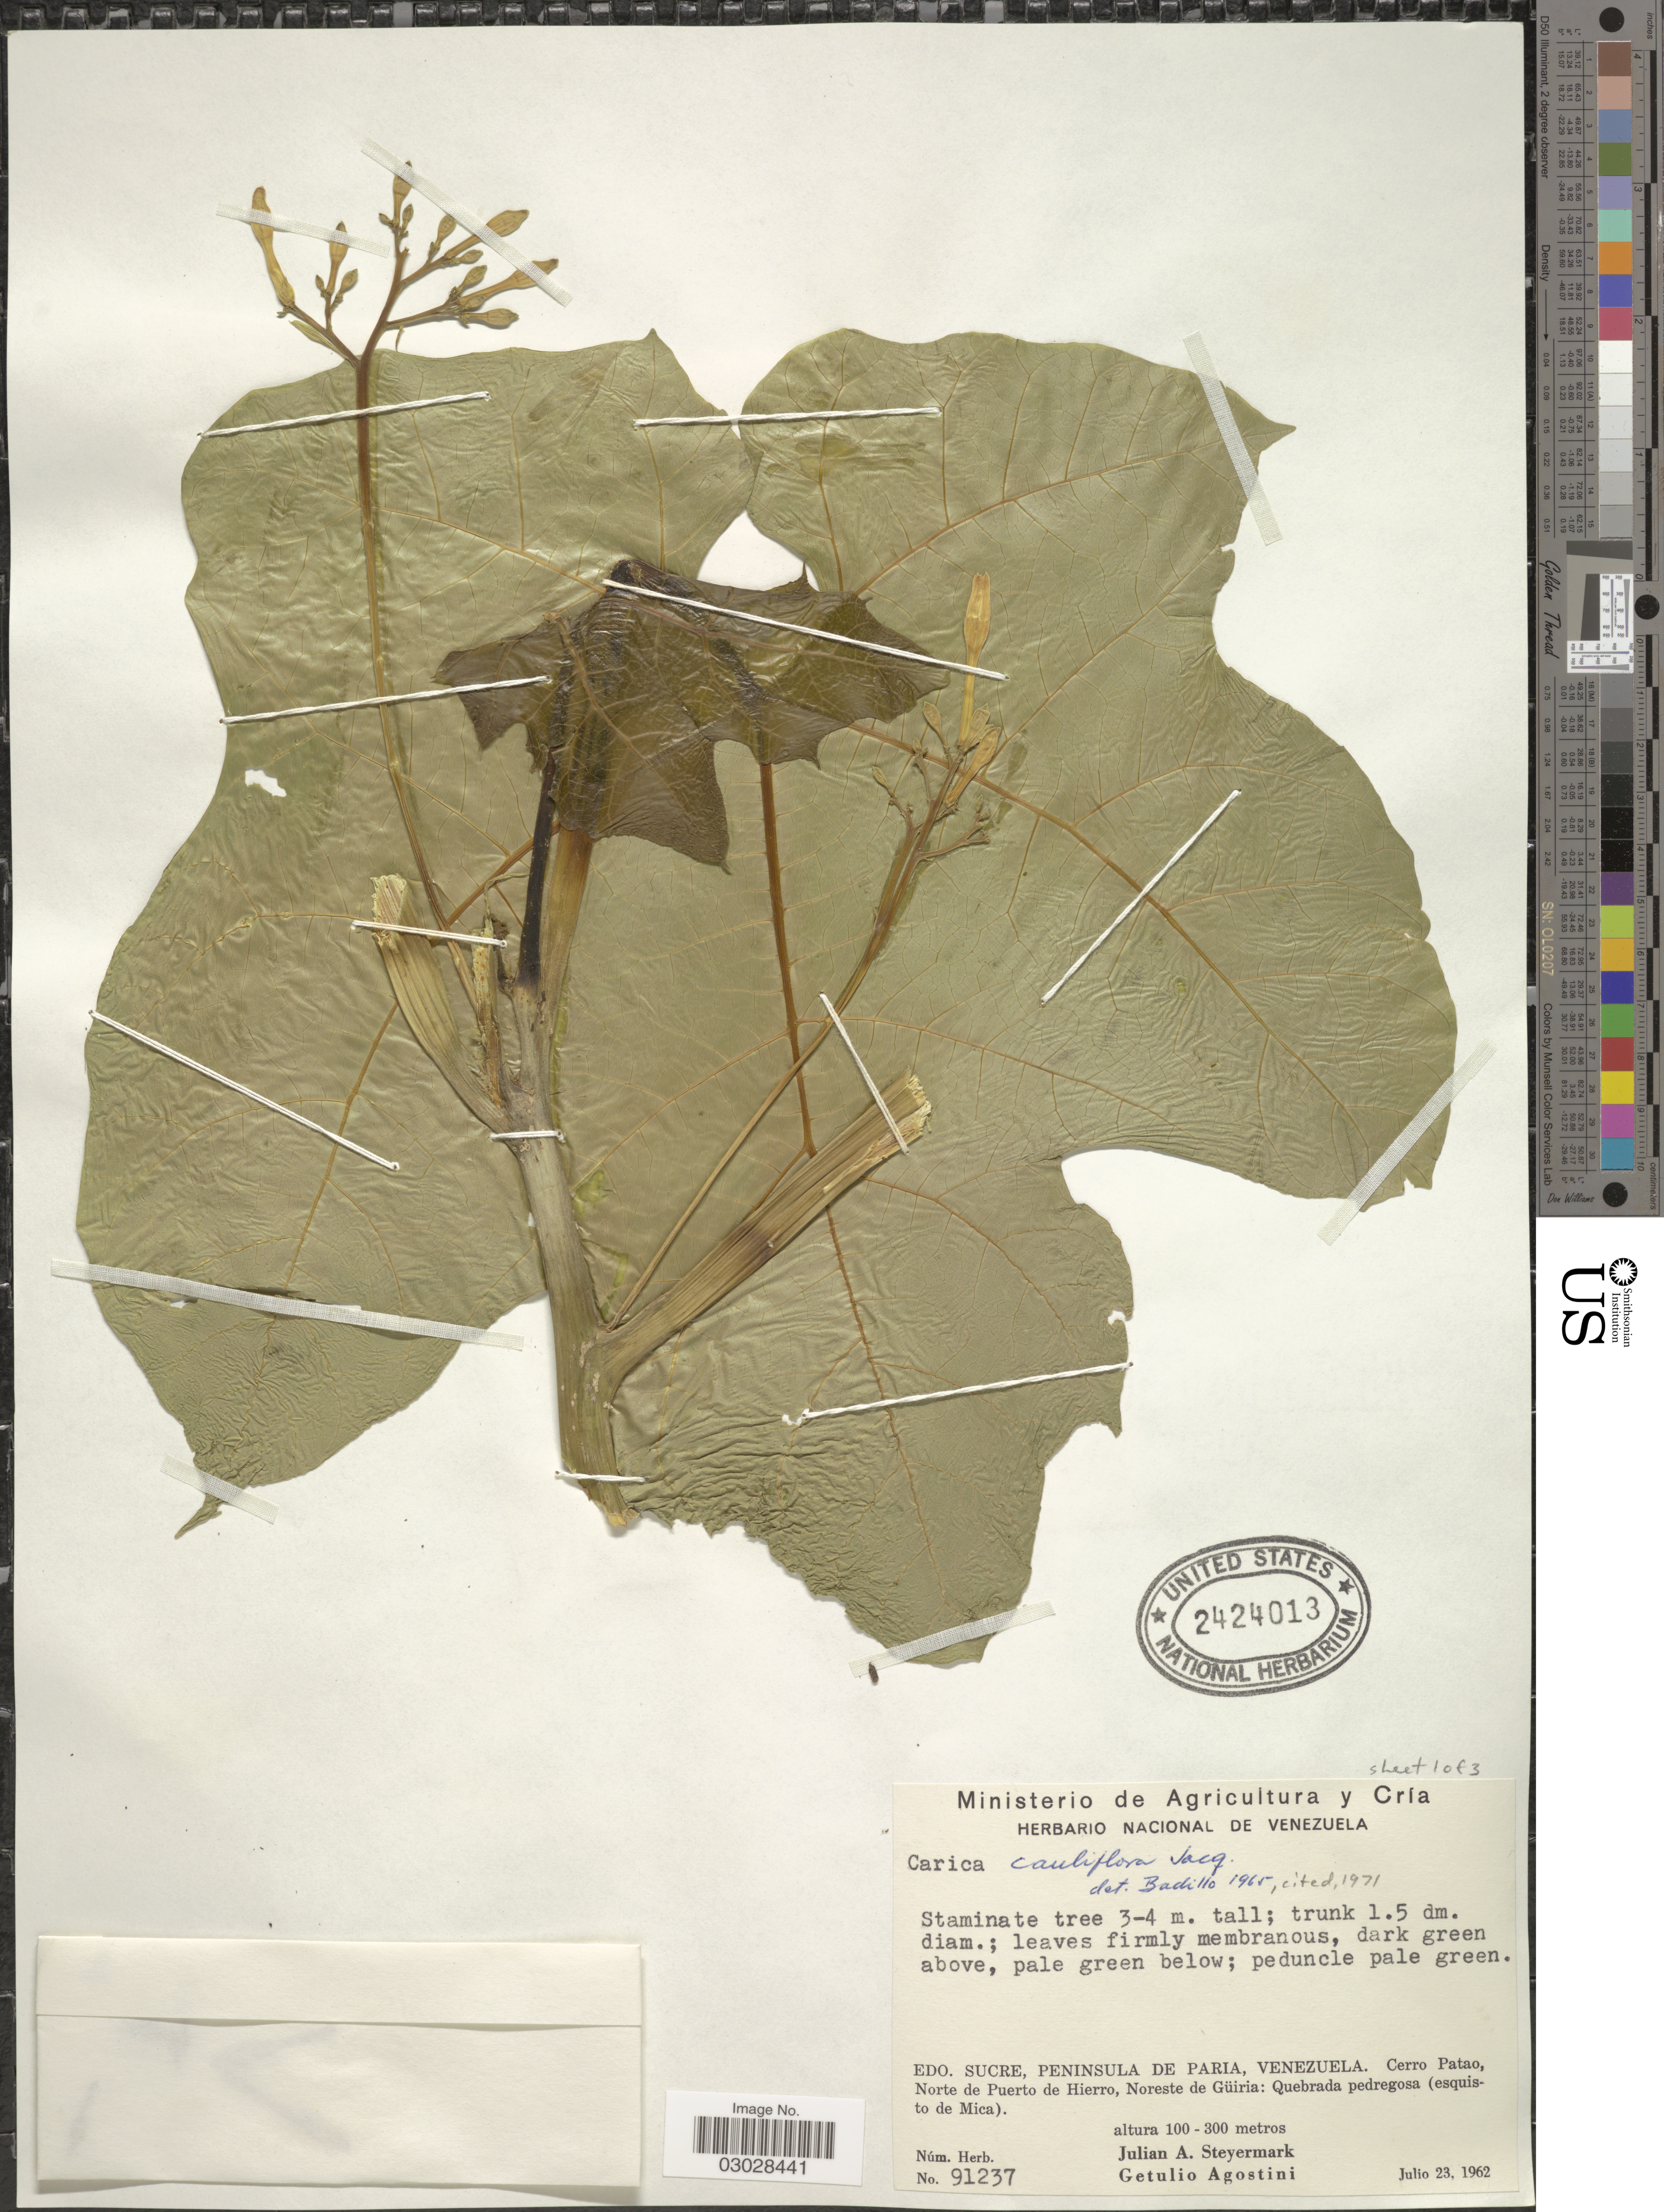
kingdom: Plantae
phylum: Tracheophyta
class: Magnoliopsida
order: Brassicales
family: Caricaceae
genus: Vasconcellea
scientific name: Vasconcellea cauliflora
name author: (Jacq.) A. DC.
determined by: Strong, M. T., (US), Smithsonian Institution - National Museum of Natural History (UNITED STATES)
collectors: J. Steyermark & G. Agostini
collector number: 91237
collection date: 1962-07-23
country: Venezuela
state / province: Sucre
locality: Edo. Sucre, Peninsula de Paria. Cerro Patao, Norte de Puerto de Hierro, Noreste de Güiria: Quebrada pedregosa (esquisto de Mica).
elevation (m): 100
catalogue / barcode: US 2424013